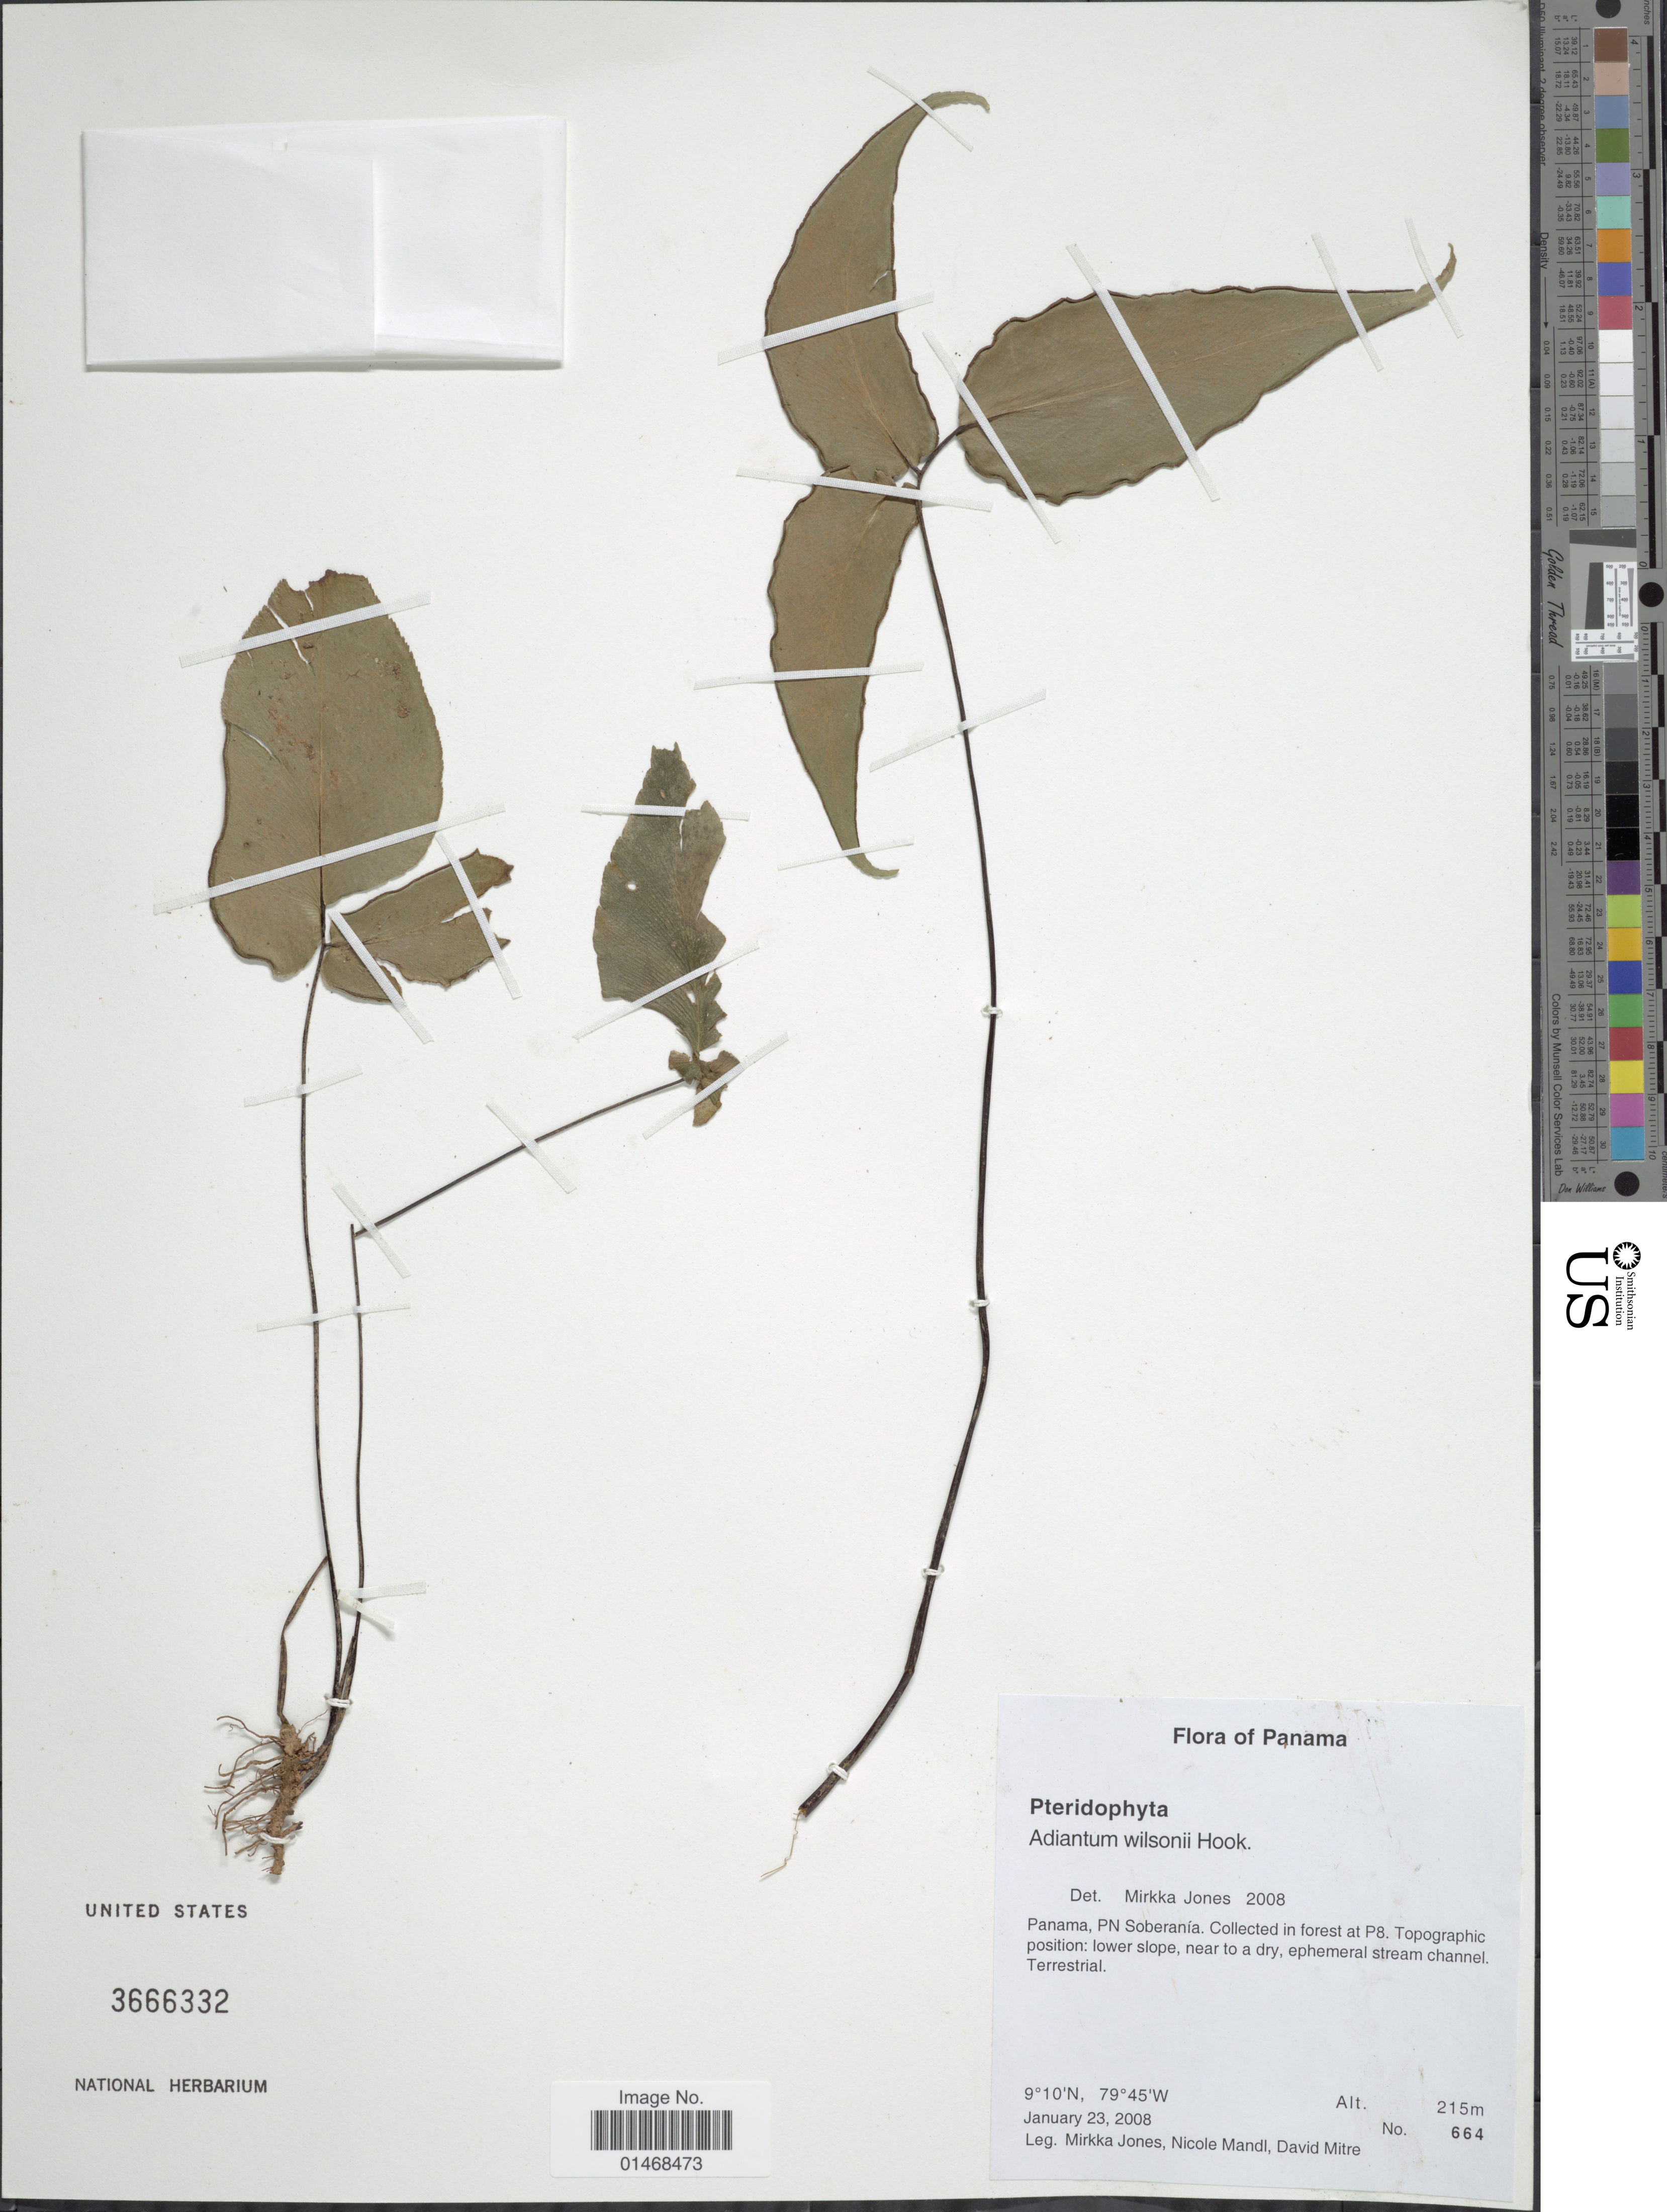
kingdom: Plantae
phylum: Tracheophyta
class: Polypodiopsida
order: Polypodiales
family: Pteridaceae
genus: Adiantum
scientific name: Adiantum wilsonii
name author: Hook.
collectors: M. Jones, N. Mandl & D. Mitre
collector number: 664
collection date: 2008-01-23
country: Panama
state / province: Panamá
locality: PN Soberania. Collected in forest at P8.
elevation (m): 215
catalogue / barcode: US 3666332